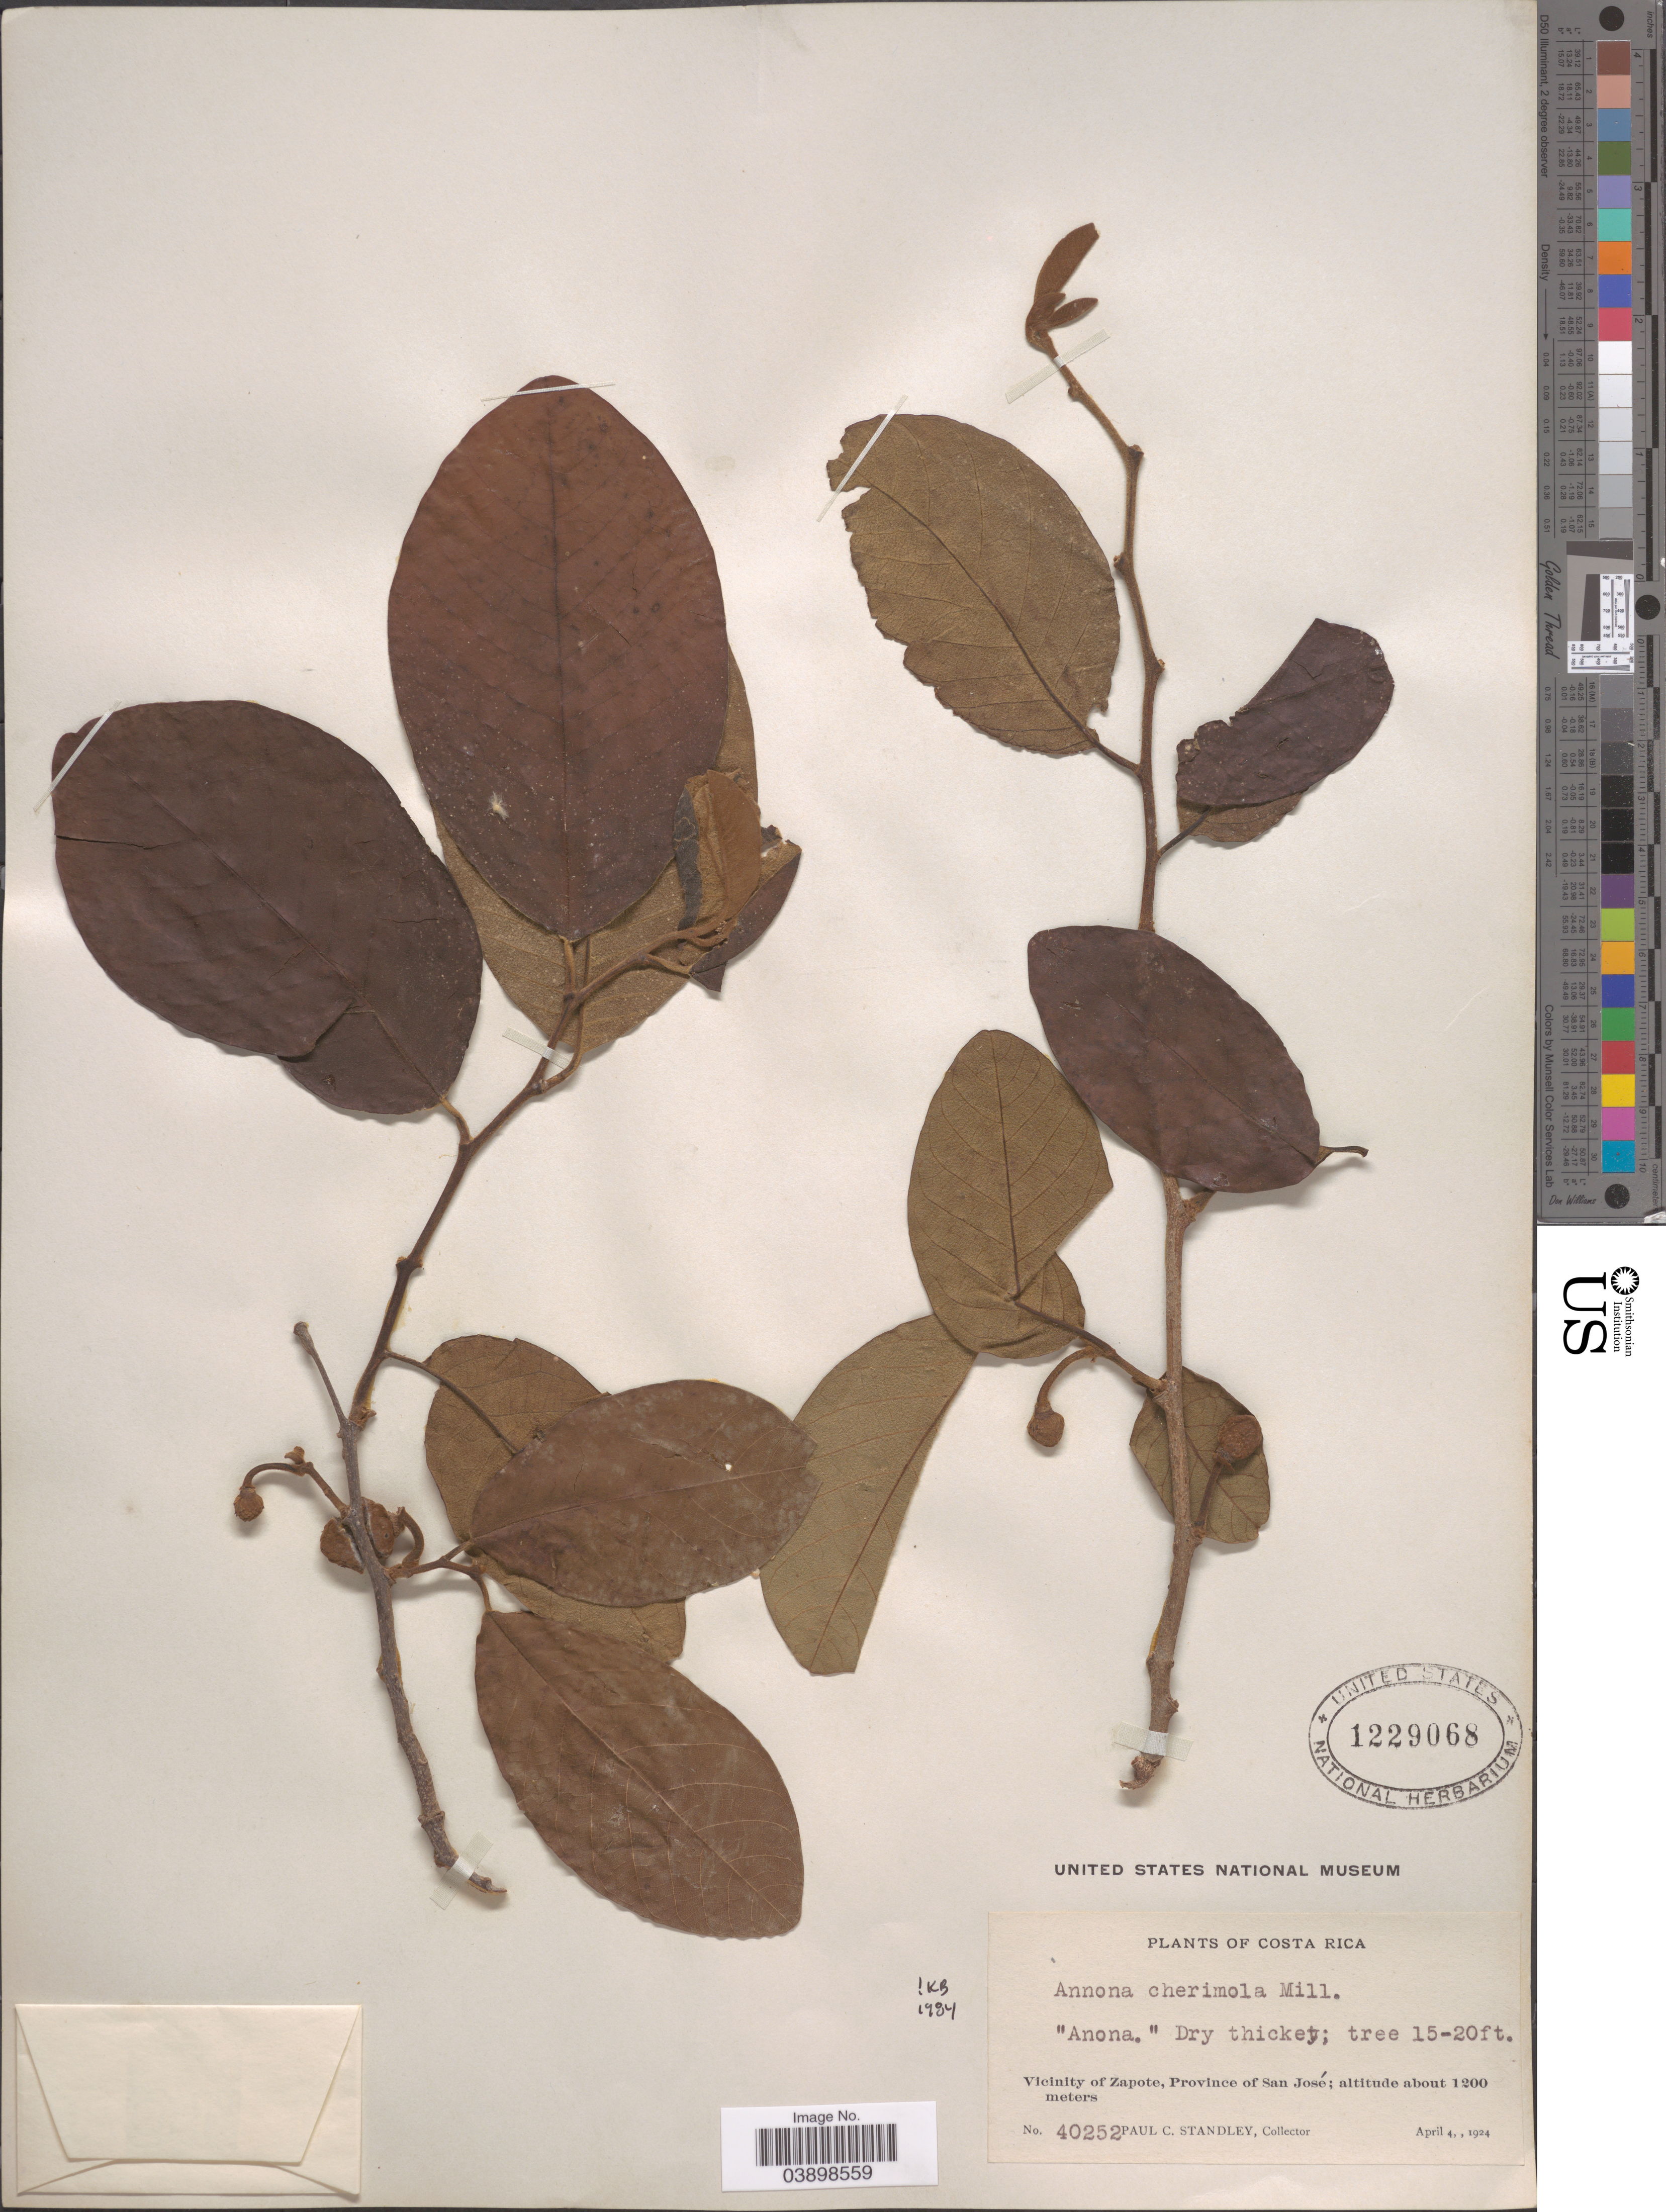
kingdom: Plantae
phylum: Tracheophyta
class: Magnoliopsida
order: Magnoliales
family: Annonaceae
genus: Annona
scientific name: Annona cherimola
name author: Mill.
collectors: P. C. Standley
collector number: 40252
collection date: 1924-04-04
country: Costa Rica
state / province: San José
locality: Vicinity of Zapote, Province de San José.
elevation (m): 1200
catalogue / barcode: US 1229068